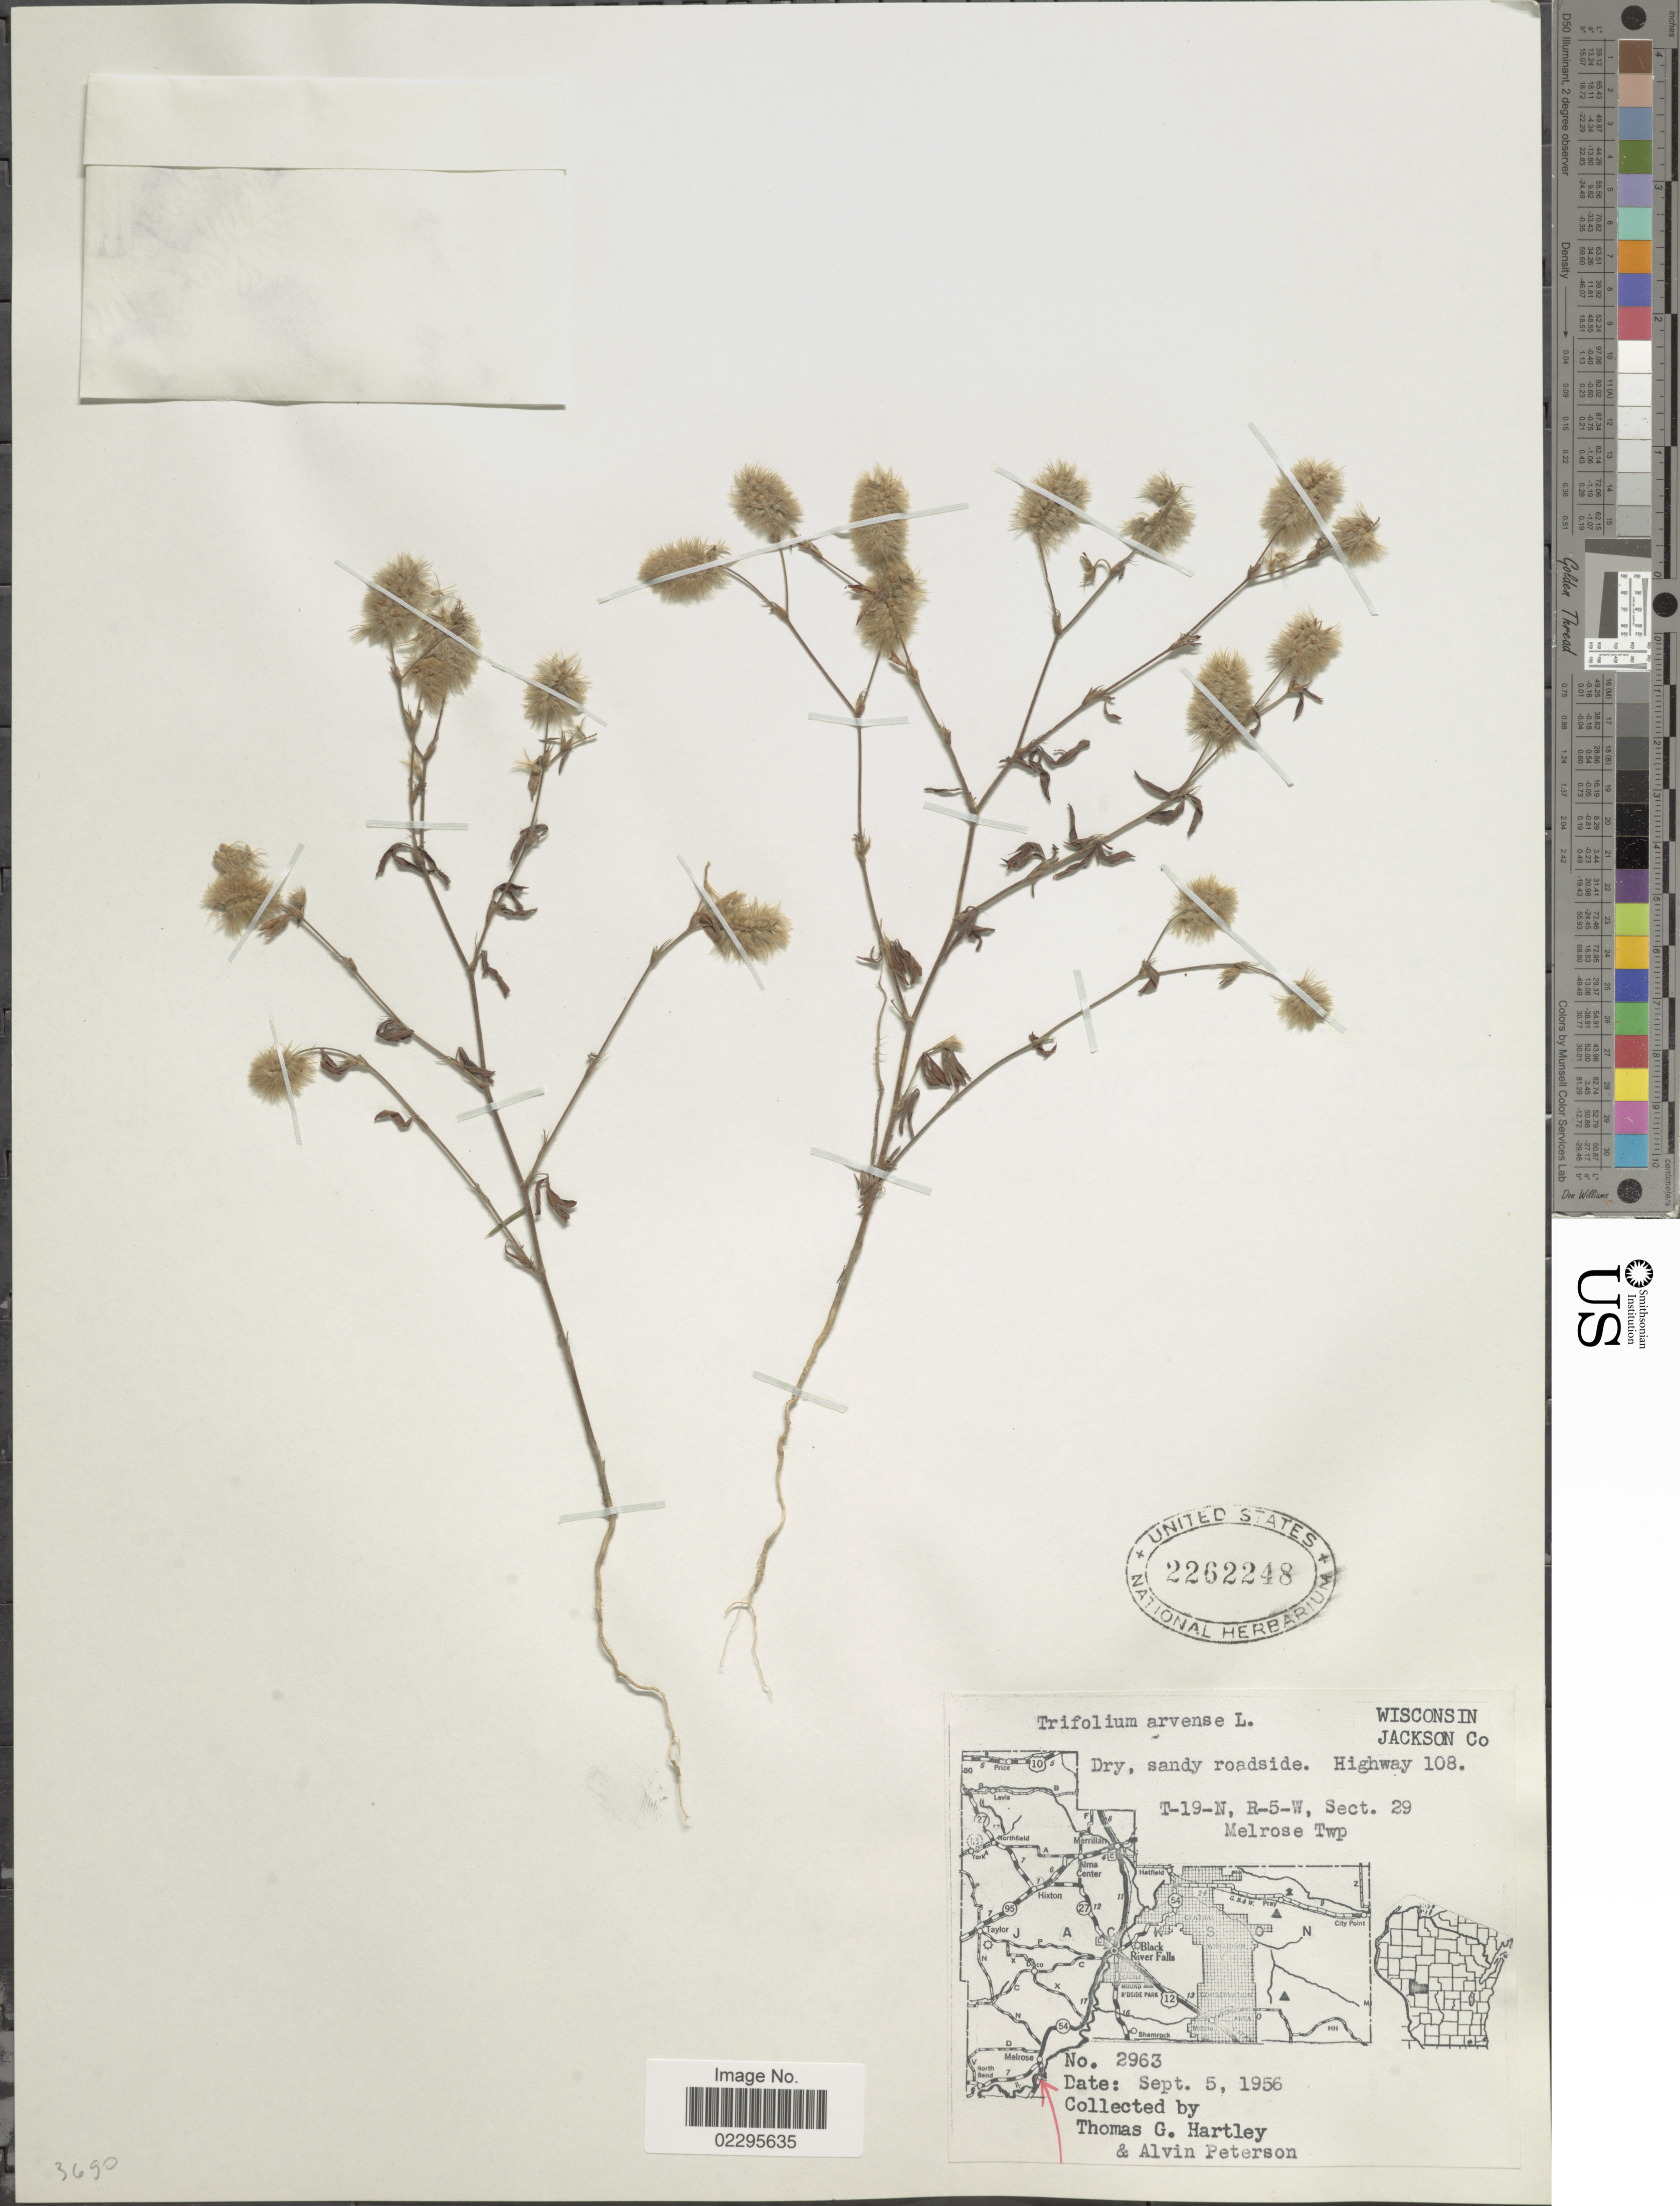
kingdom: Plantae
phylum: Tracheophyta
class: Magnoliopsida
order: Fabales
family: Fabaceae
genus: Trifolium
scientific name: Trifolium arvense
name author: L.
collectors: T. G. Hartley & A. M. Peterson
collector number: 2963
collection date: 1956-09-05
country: United States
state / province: Wisconsin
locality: Jackson Co., T-19-N, R-5-W, Sect. 29, Melrose Twp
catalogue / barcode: US 2262248